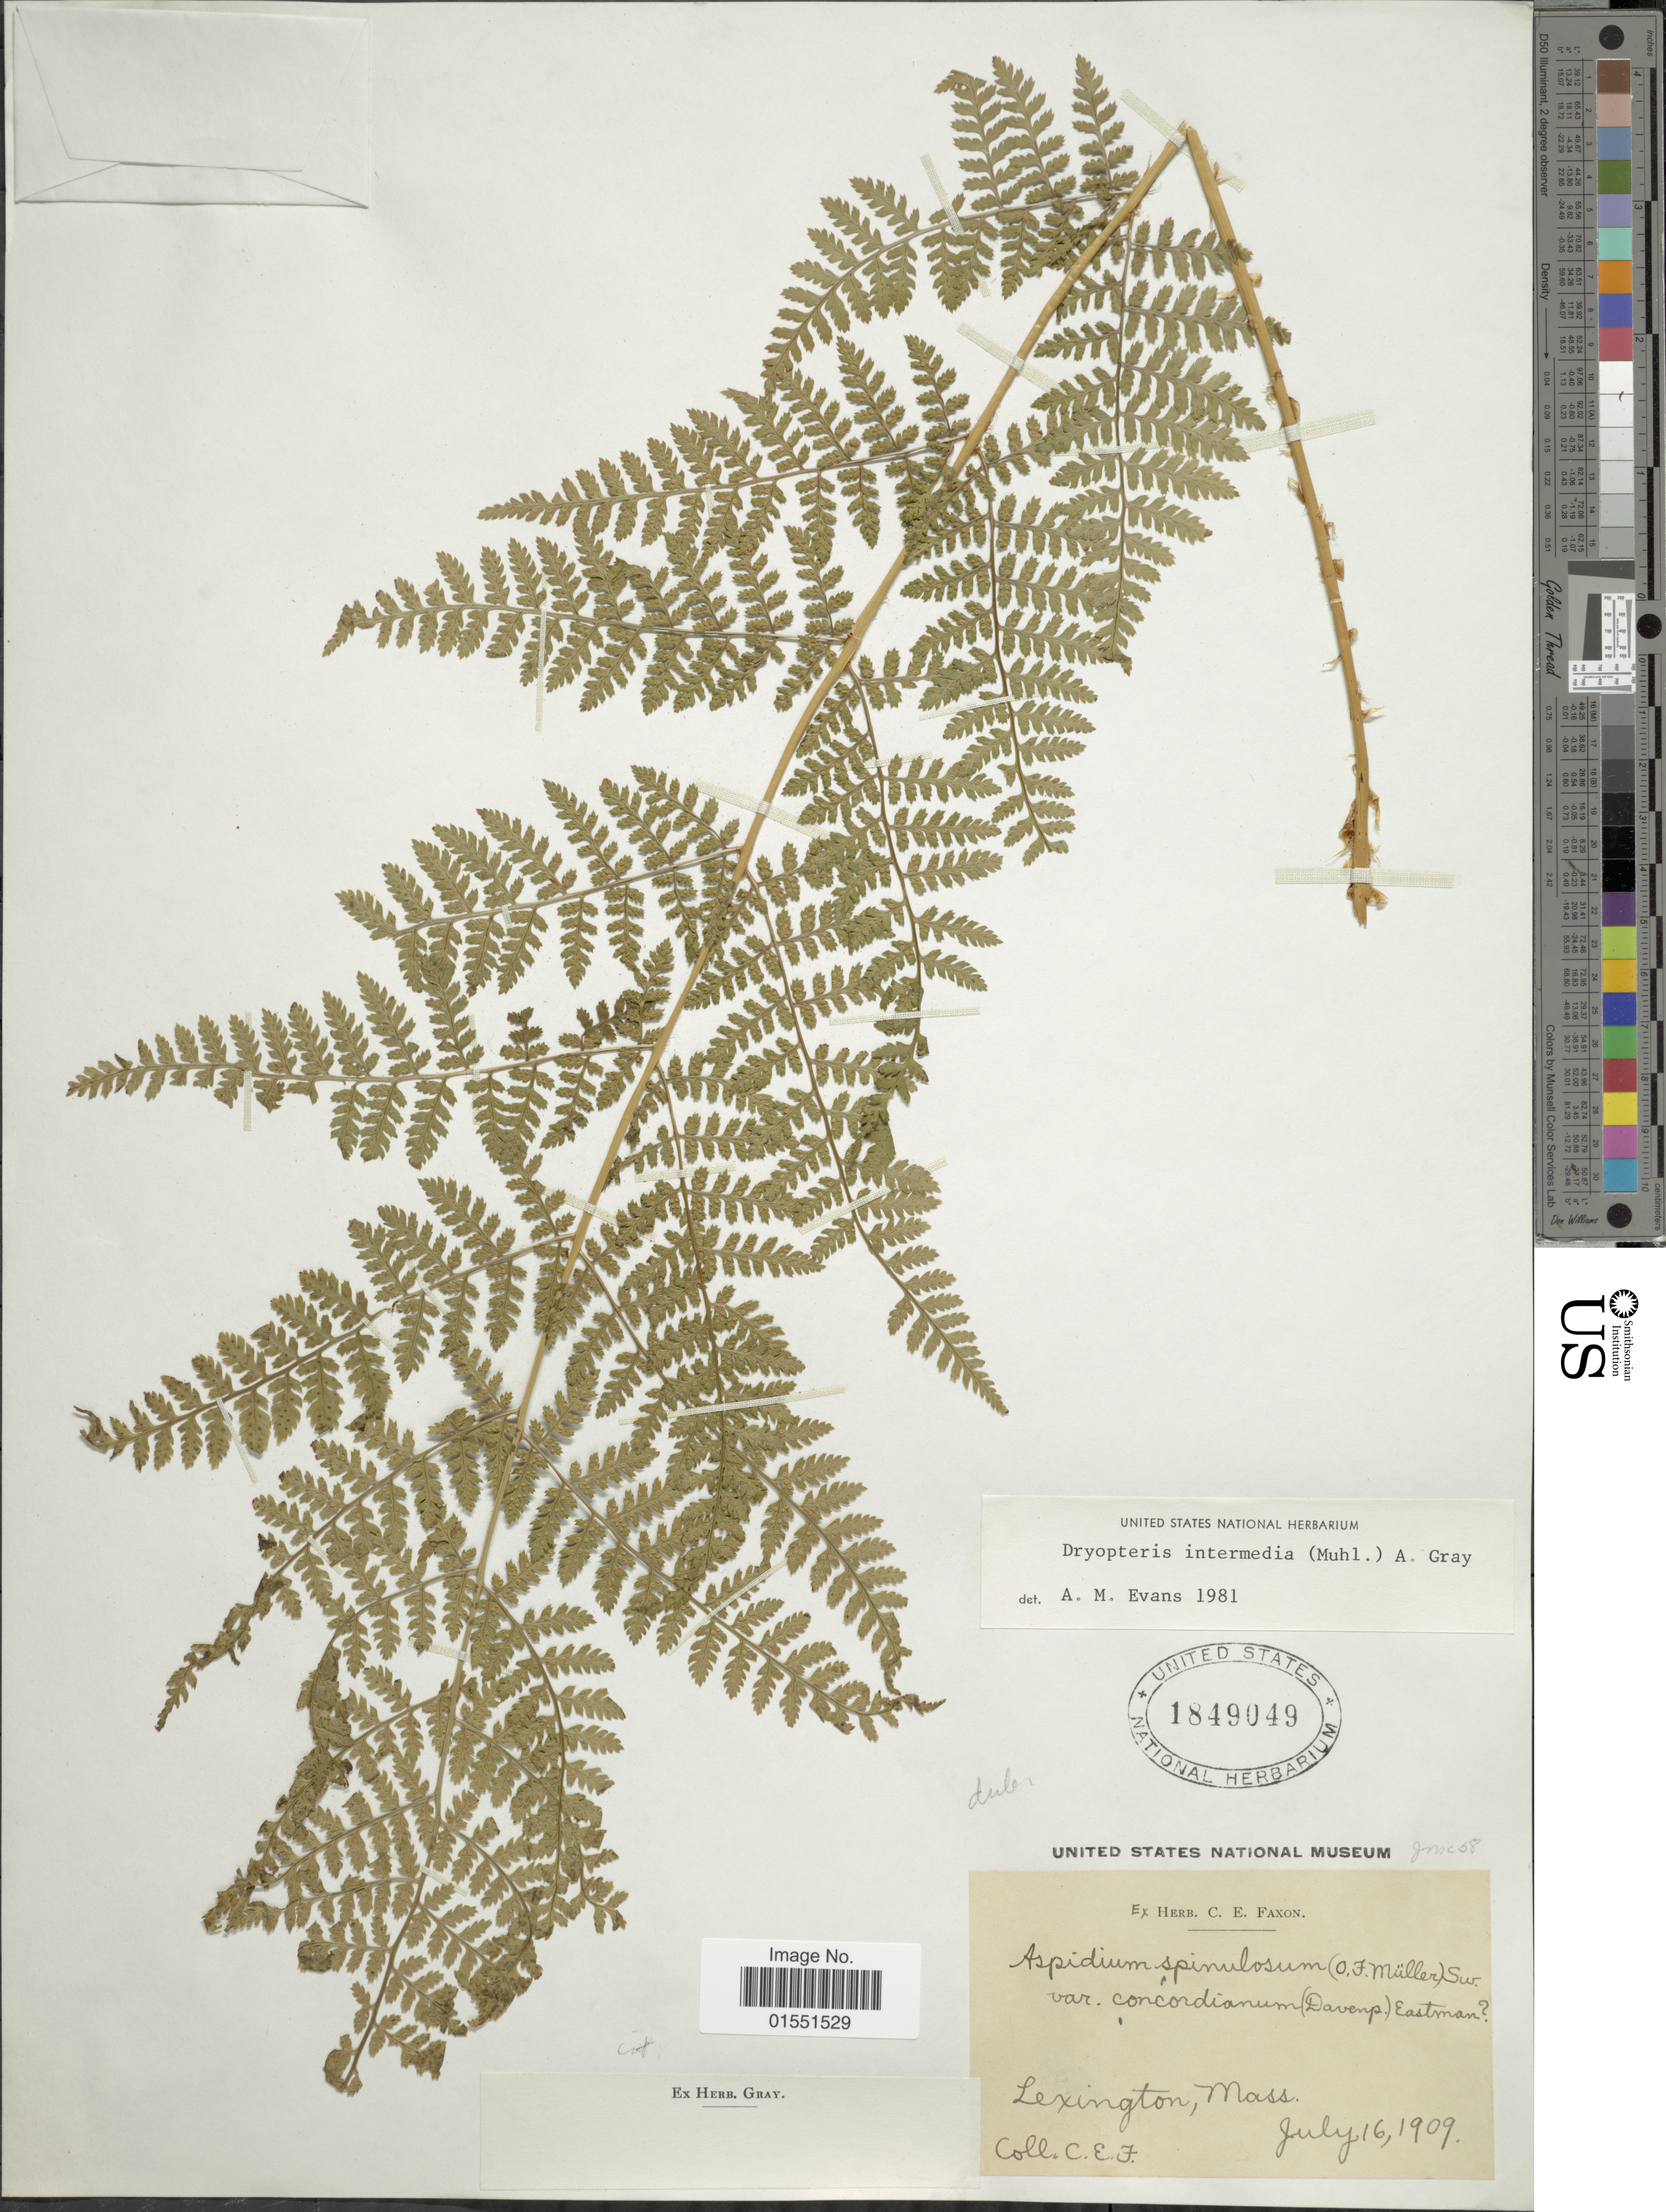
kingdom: Plantae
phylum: Tracheophyta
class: Polypodiopsida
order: Polypodiales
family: Dryopteridaceae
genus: Dryopteris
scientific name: Dryopteris intermedia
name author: (Muhl.) A. Gray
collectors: C. Faxon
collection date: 1909-07-16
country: United States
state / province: Massachusetts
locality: Lexington, Mass.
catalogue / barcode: US 1849049